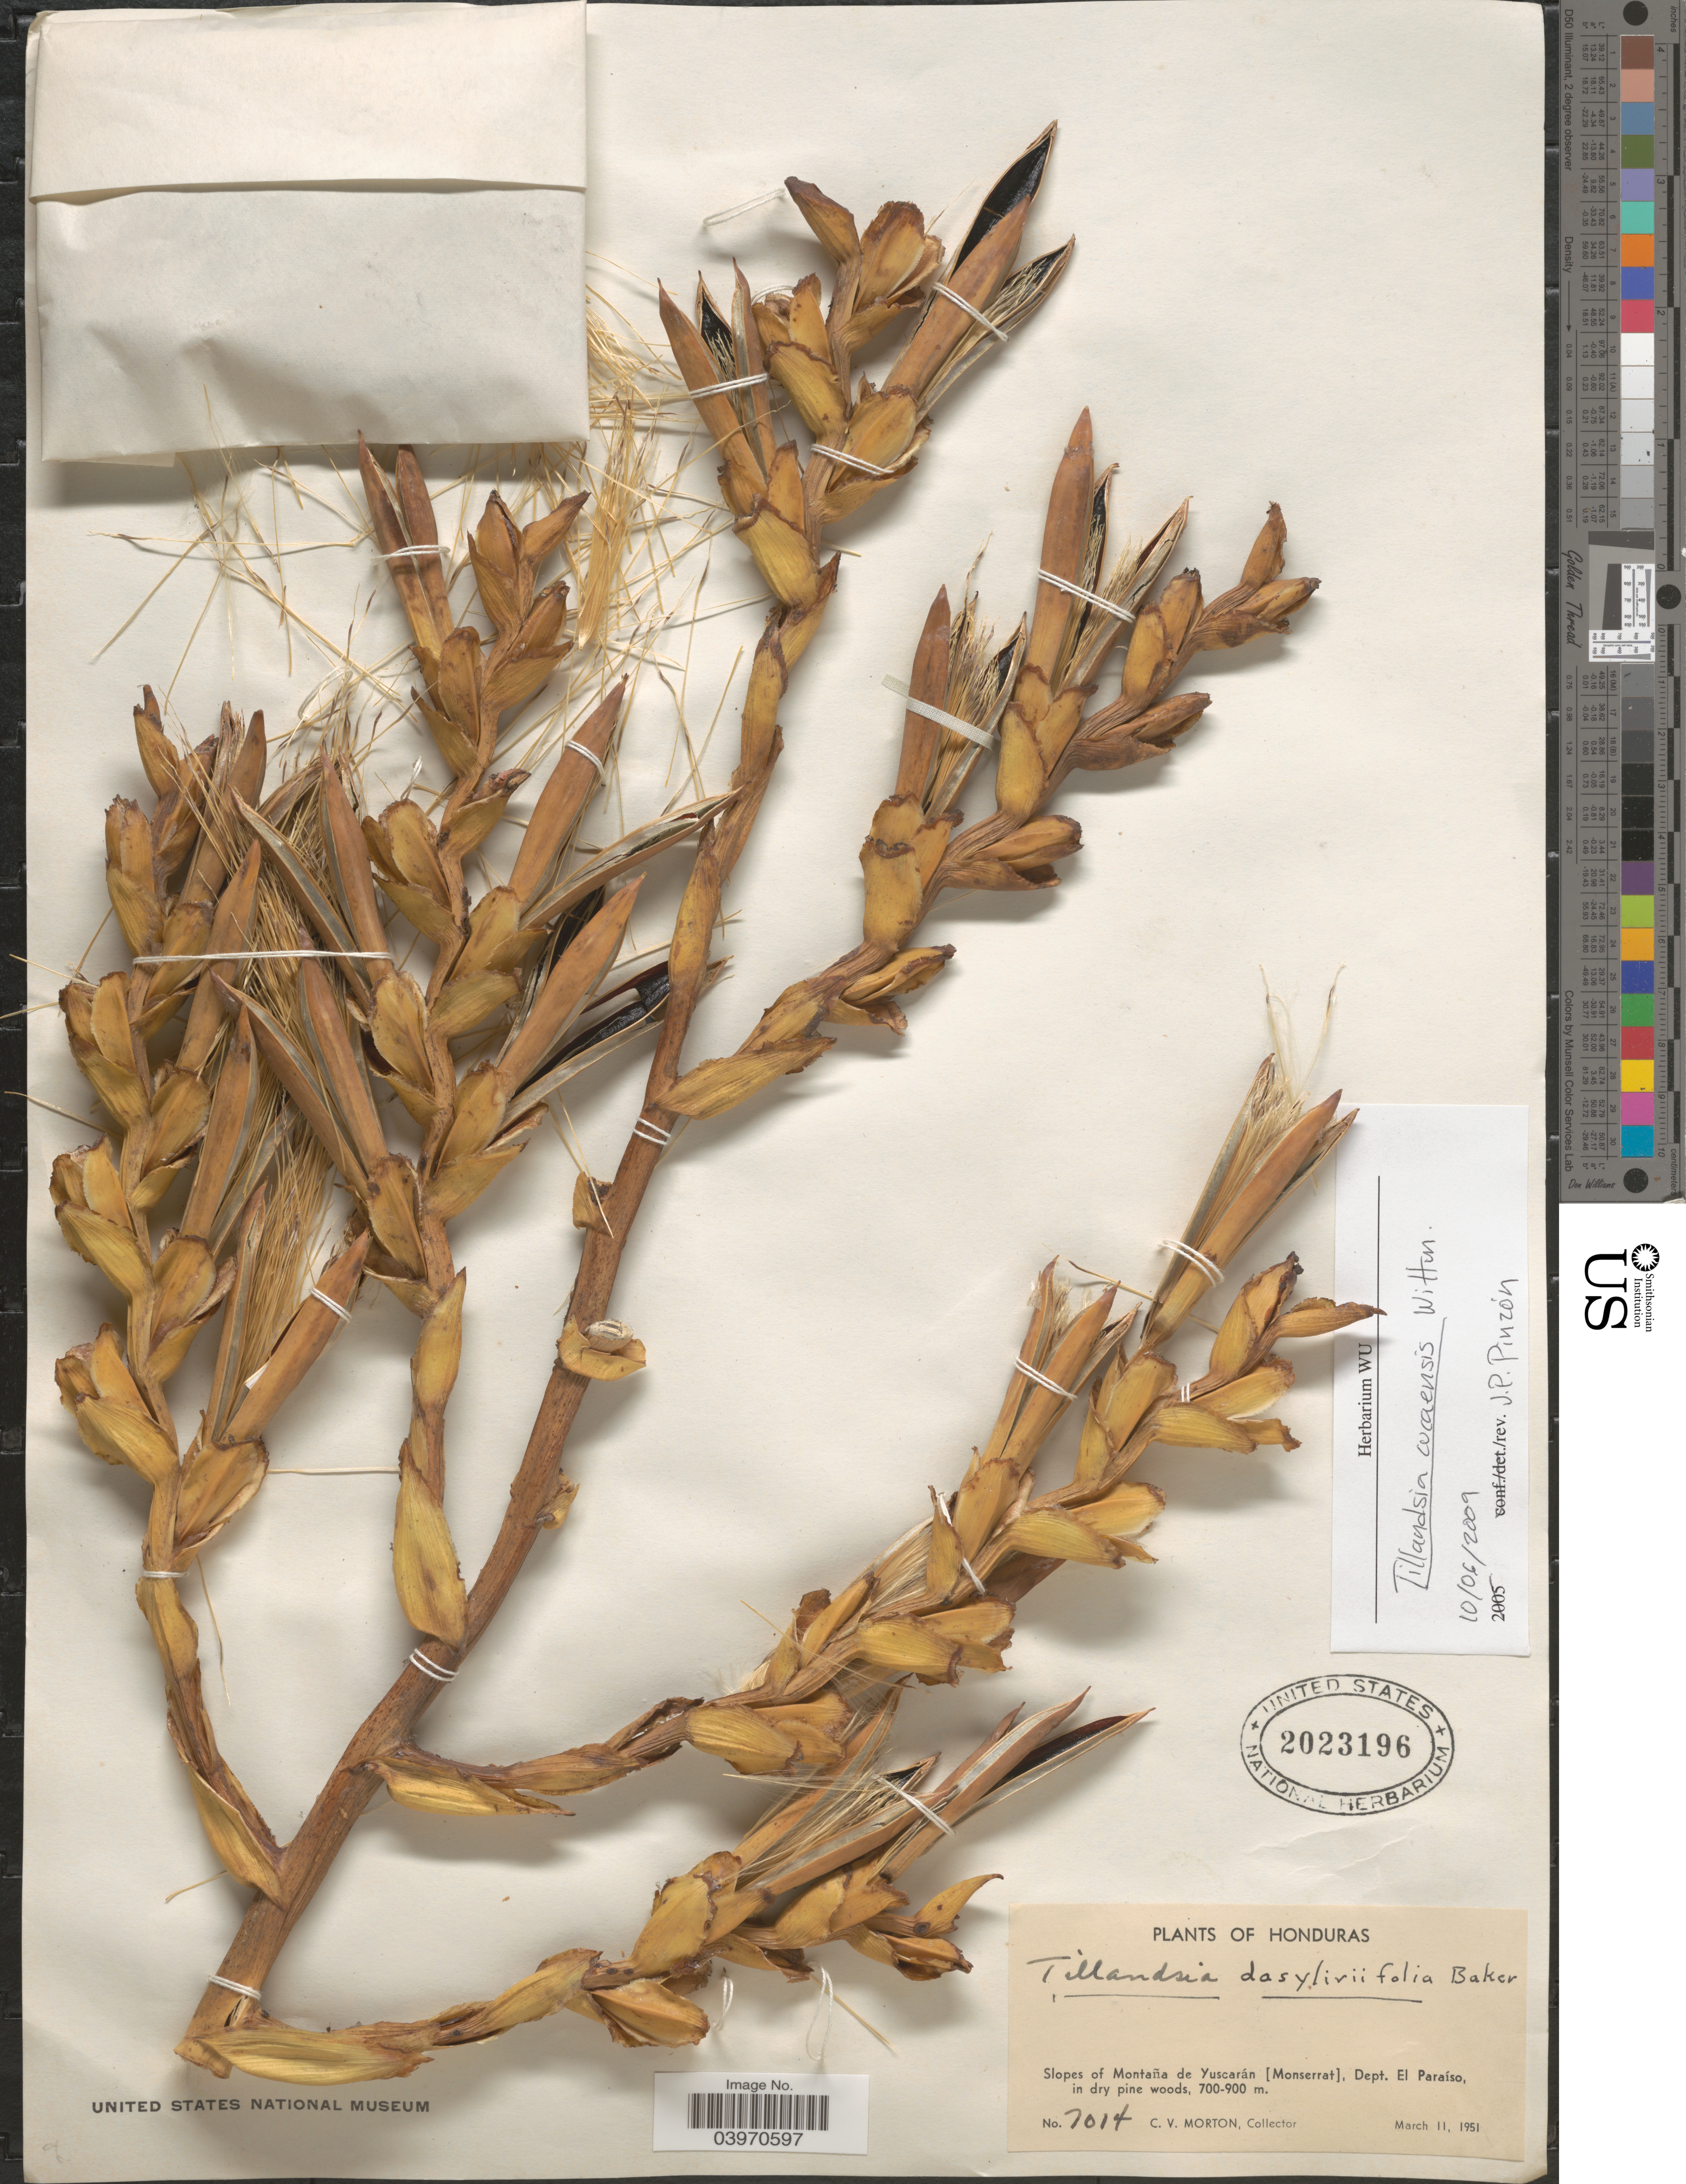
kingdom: Plantae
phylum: Tracheophyta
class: Liliopsida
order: Poales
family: Bromeliaceae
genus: Tillandsia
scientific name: Tillandsia cucaensis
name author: Wittm.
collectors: C. V. Morton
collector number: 7014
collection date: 1951-03-11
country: Honduras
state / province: El Paraiso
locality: Slopes of Montaña de Yuscarán [Monserrat], Dept. El Paraíso, in dry pine woods.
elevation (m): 700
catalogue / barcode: US 2023196